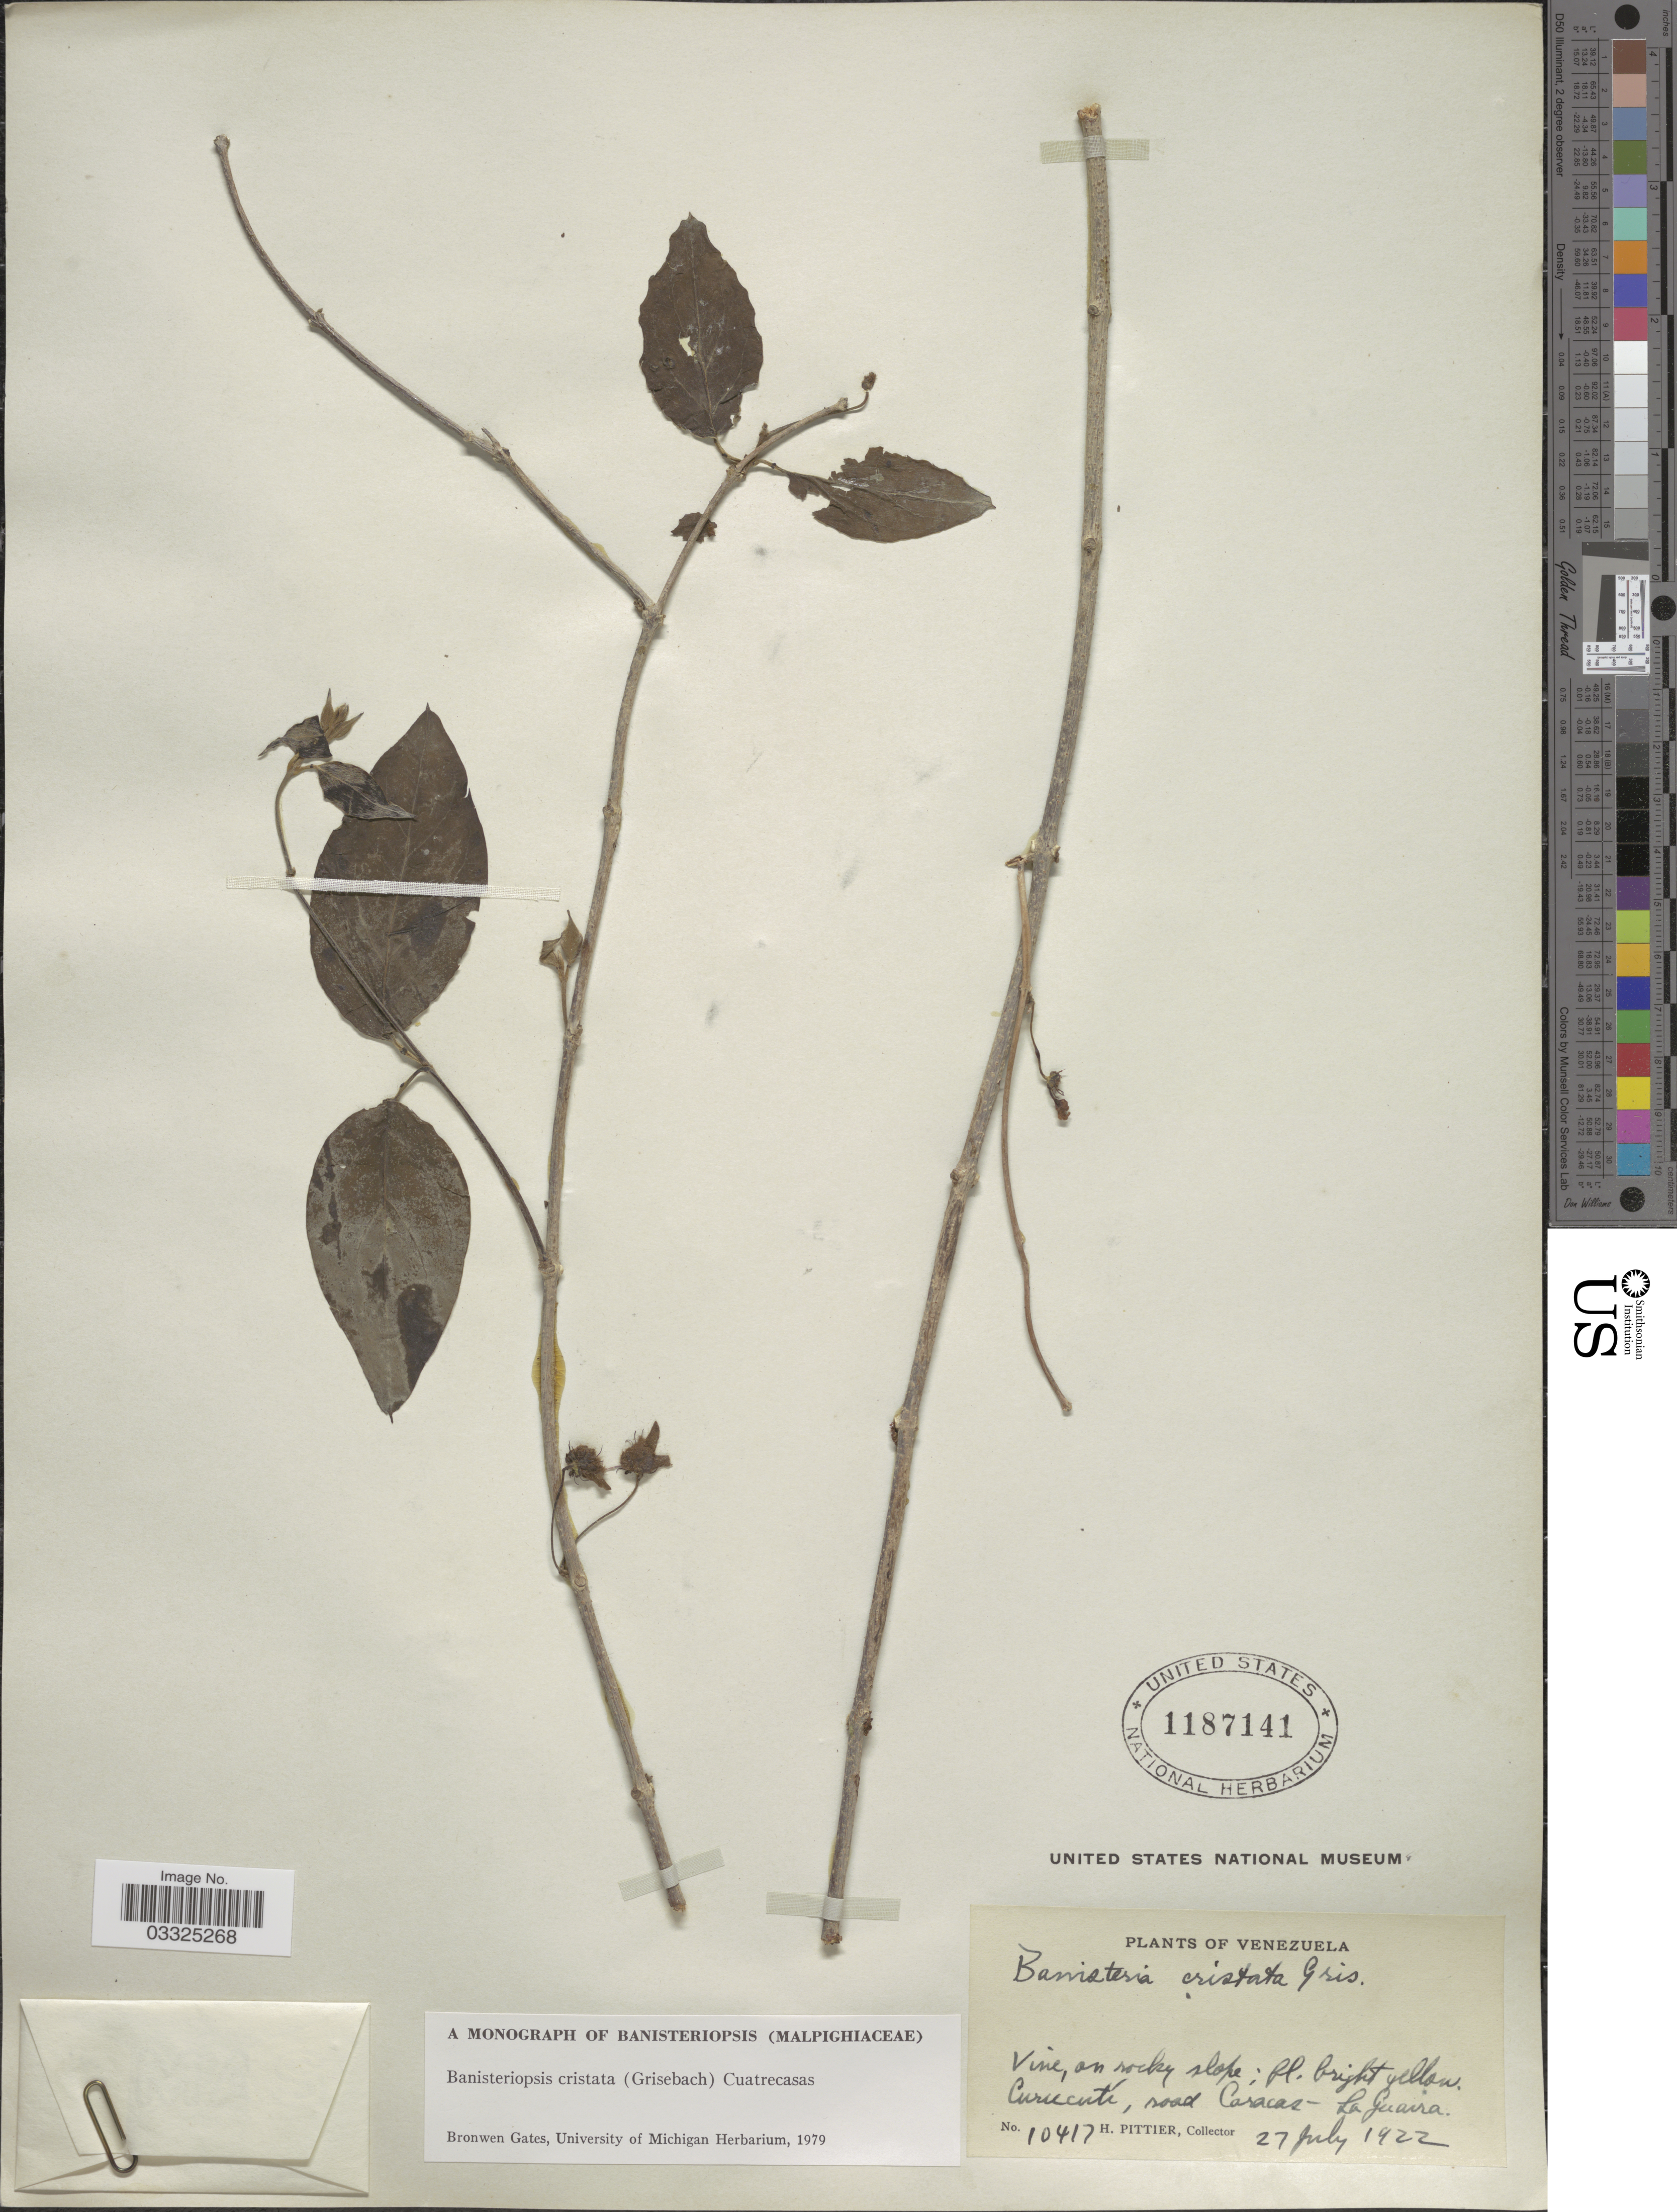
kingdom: Plantae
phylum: Tracheophyta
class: Magnoliopsida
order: Malpighiales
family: Malpighiaceae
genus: Banisteriopsis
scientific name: Banisteriopsis cristata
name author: (Griseb.) Cuatrec.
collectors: H. F. Pittier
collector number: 10417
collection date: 1922-07-27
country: Venezuela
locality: Curucutí, road Caracas-La Guaira.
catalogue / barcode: US 1187141